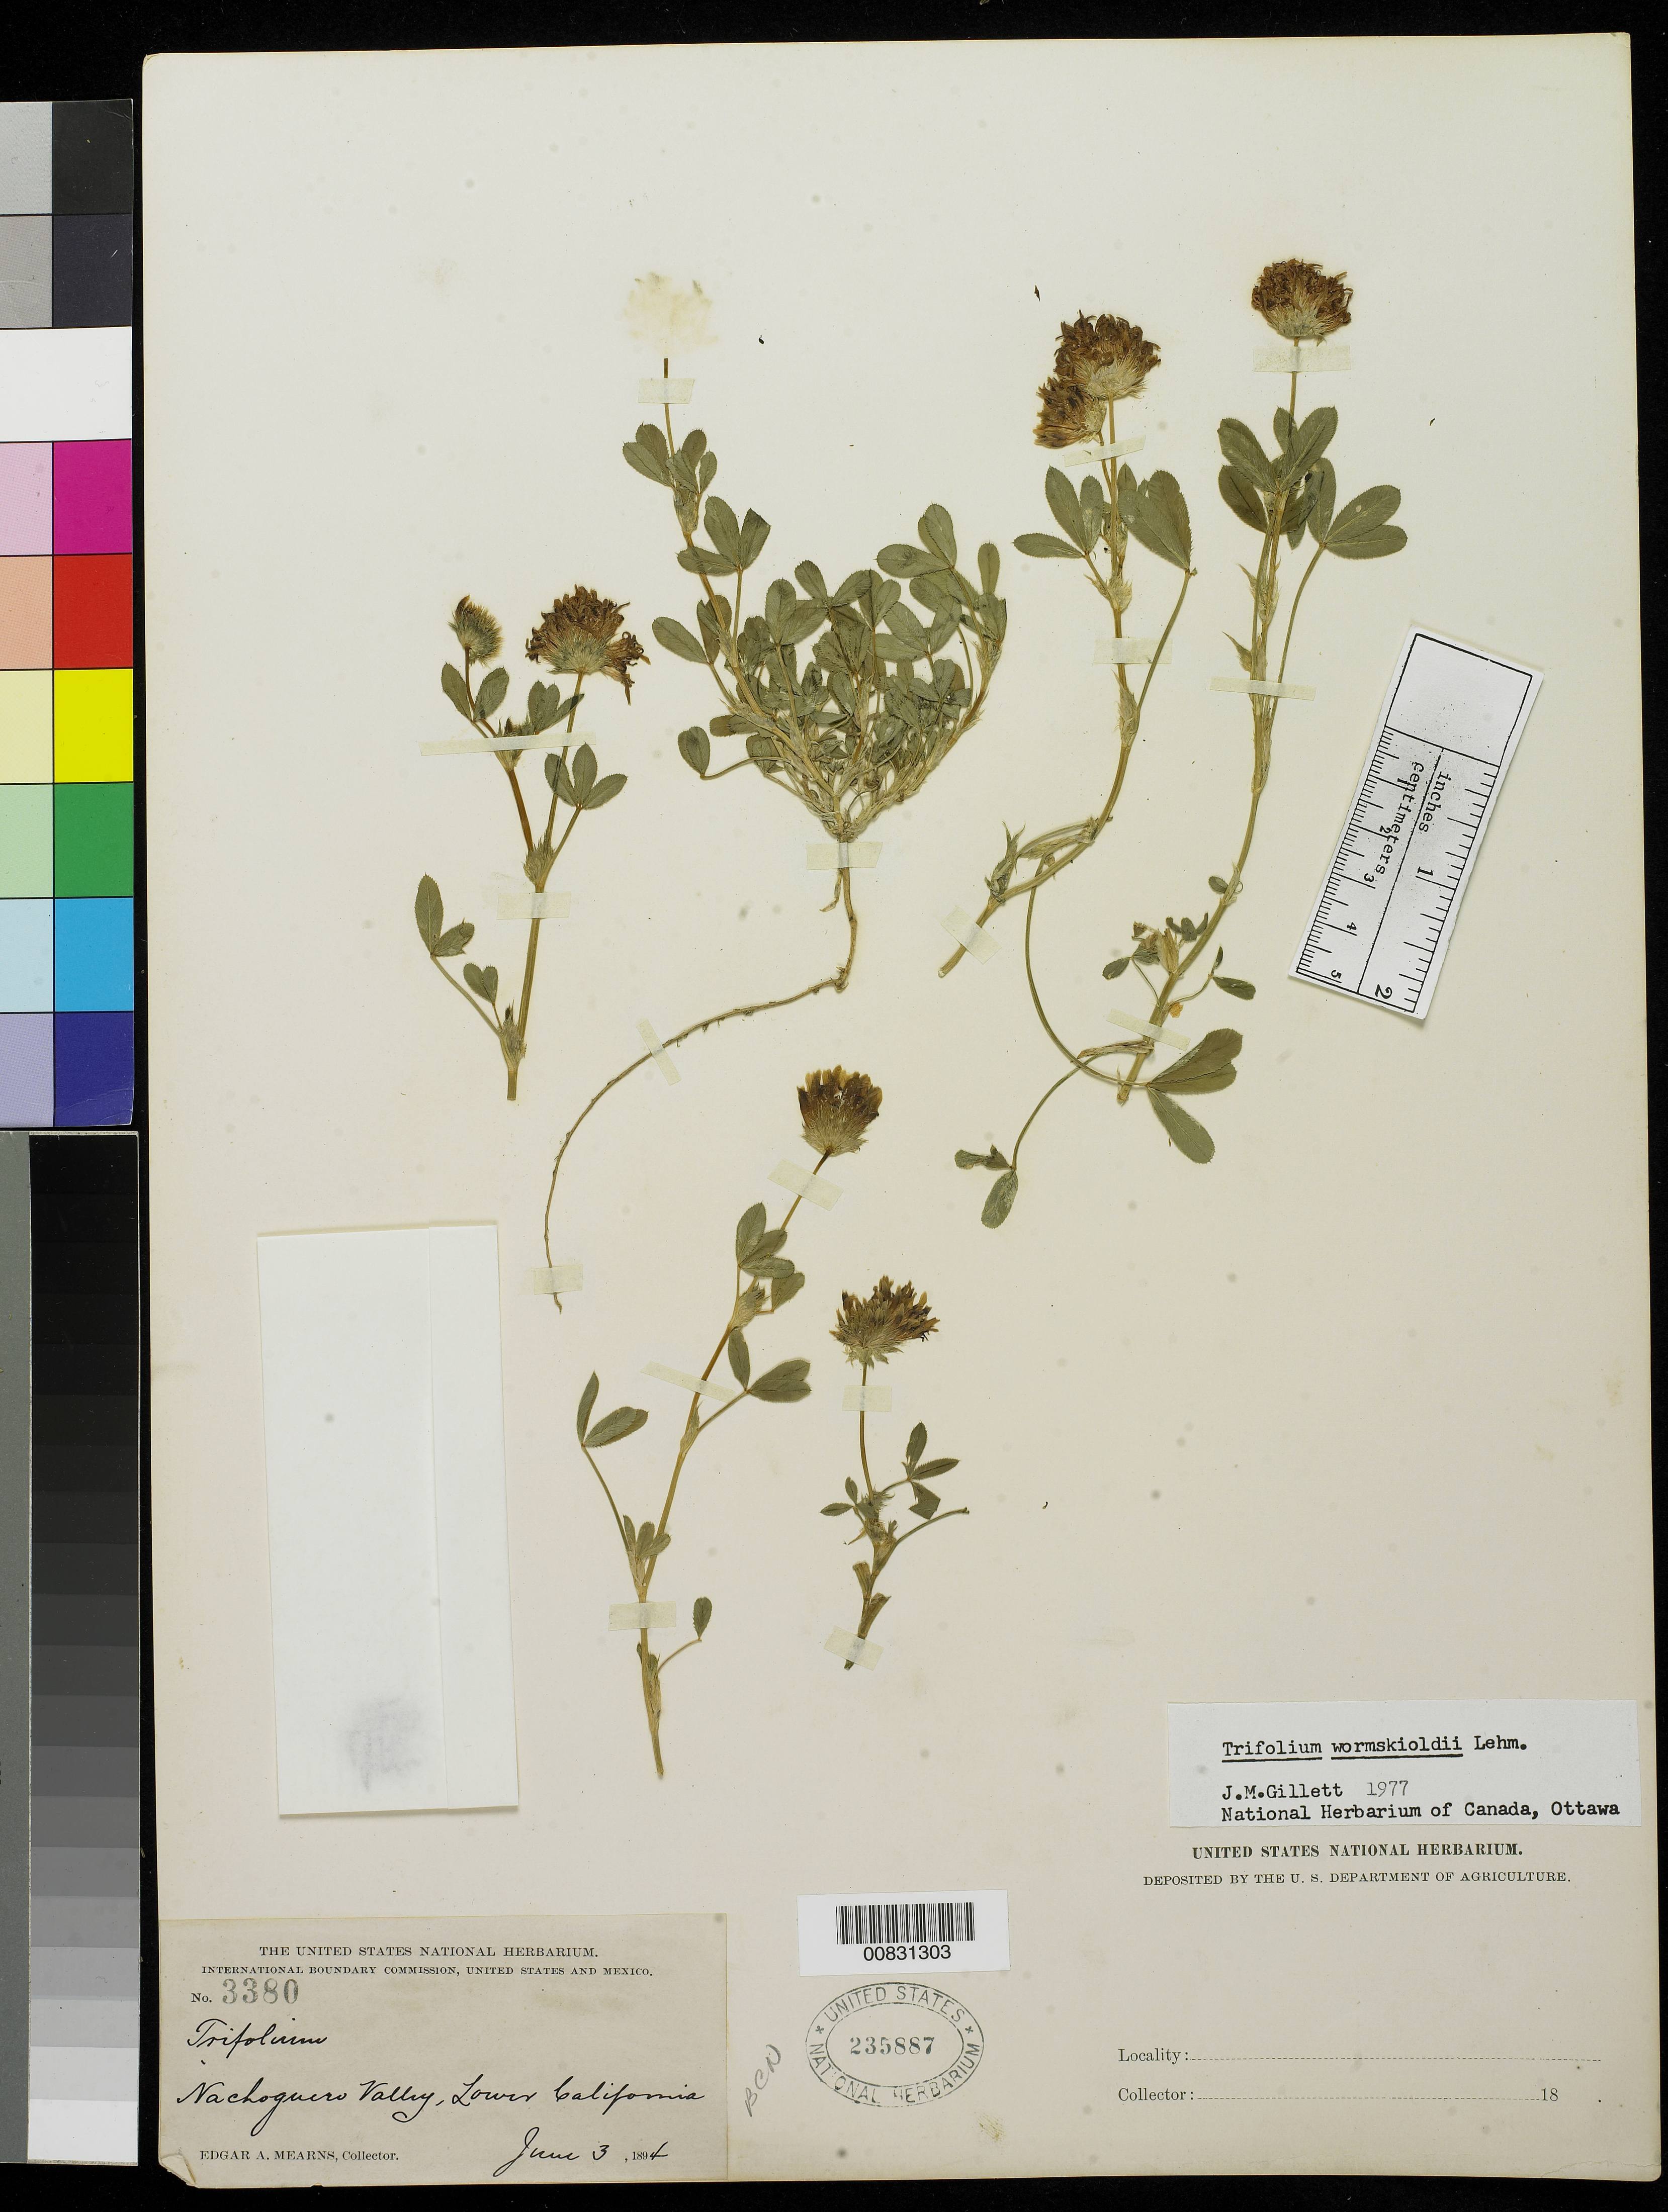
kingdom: Plantae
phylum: Tracheophyta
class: Magnoliopsida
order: Fabales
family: Fabaceae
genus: Trifolium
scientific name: Trifolium wormskioldii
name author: Lehm.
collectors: E. A. Mearns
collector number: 3380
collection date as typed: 03 Jun 1894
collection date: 1894-06-03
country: Mexico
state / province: Baja California Norte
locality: Nachoguero Valley, Baja California.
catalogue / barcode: US 235887